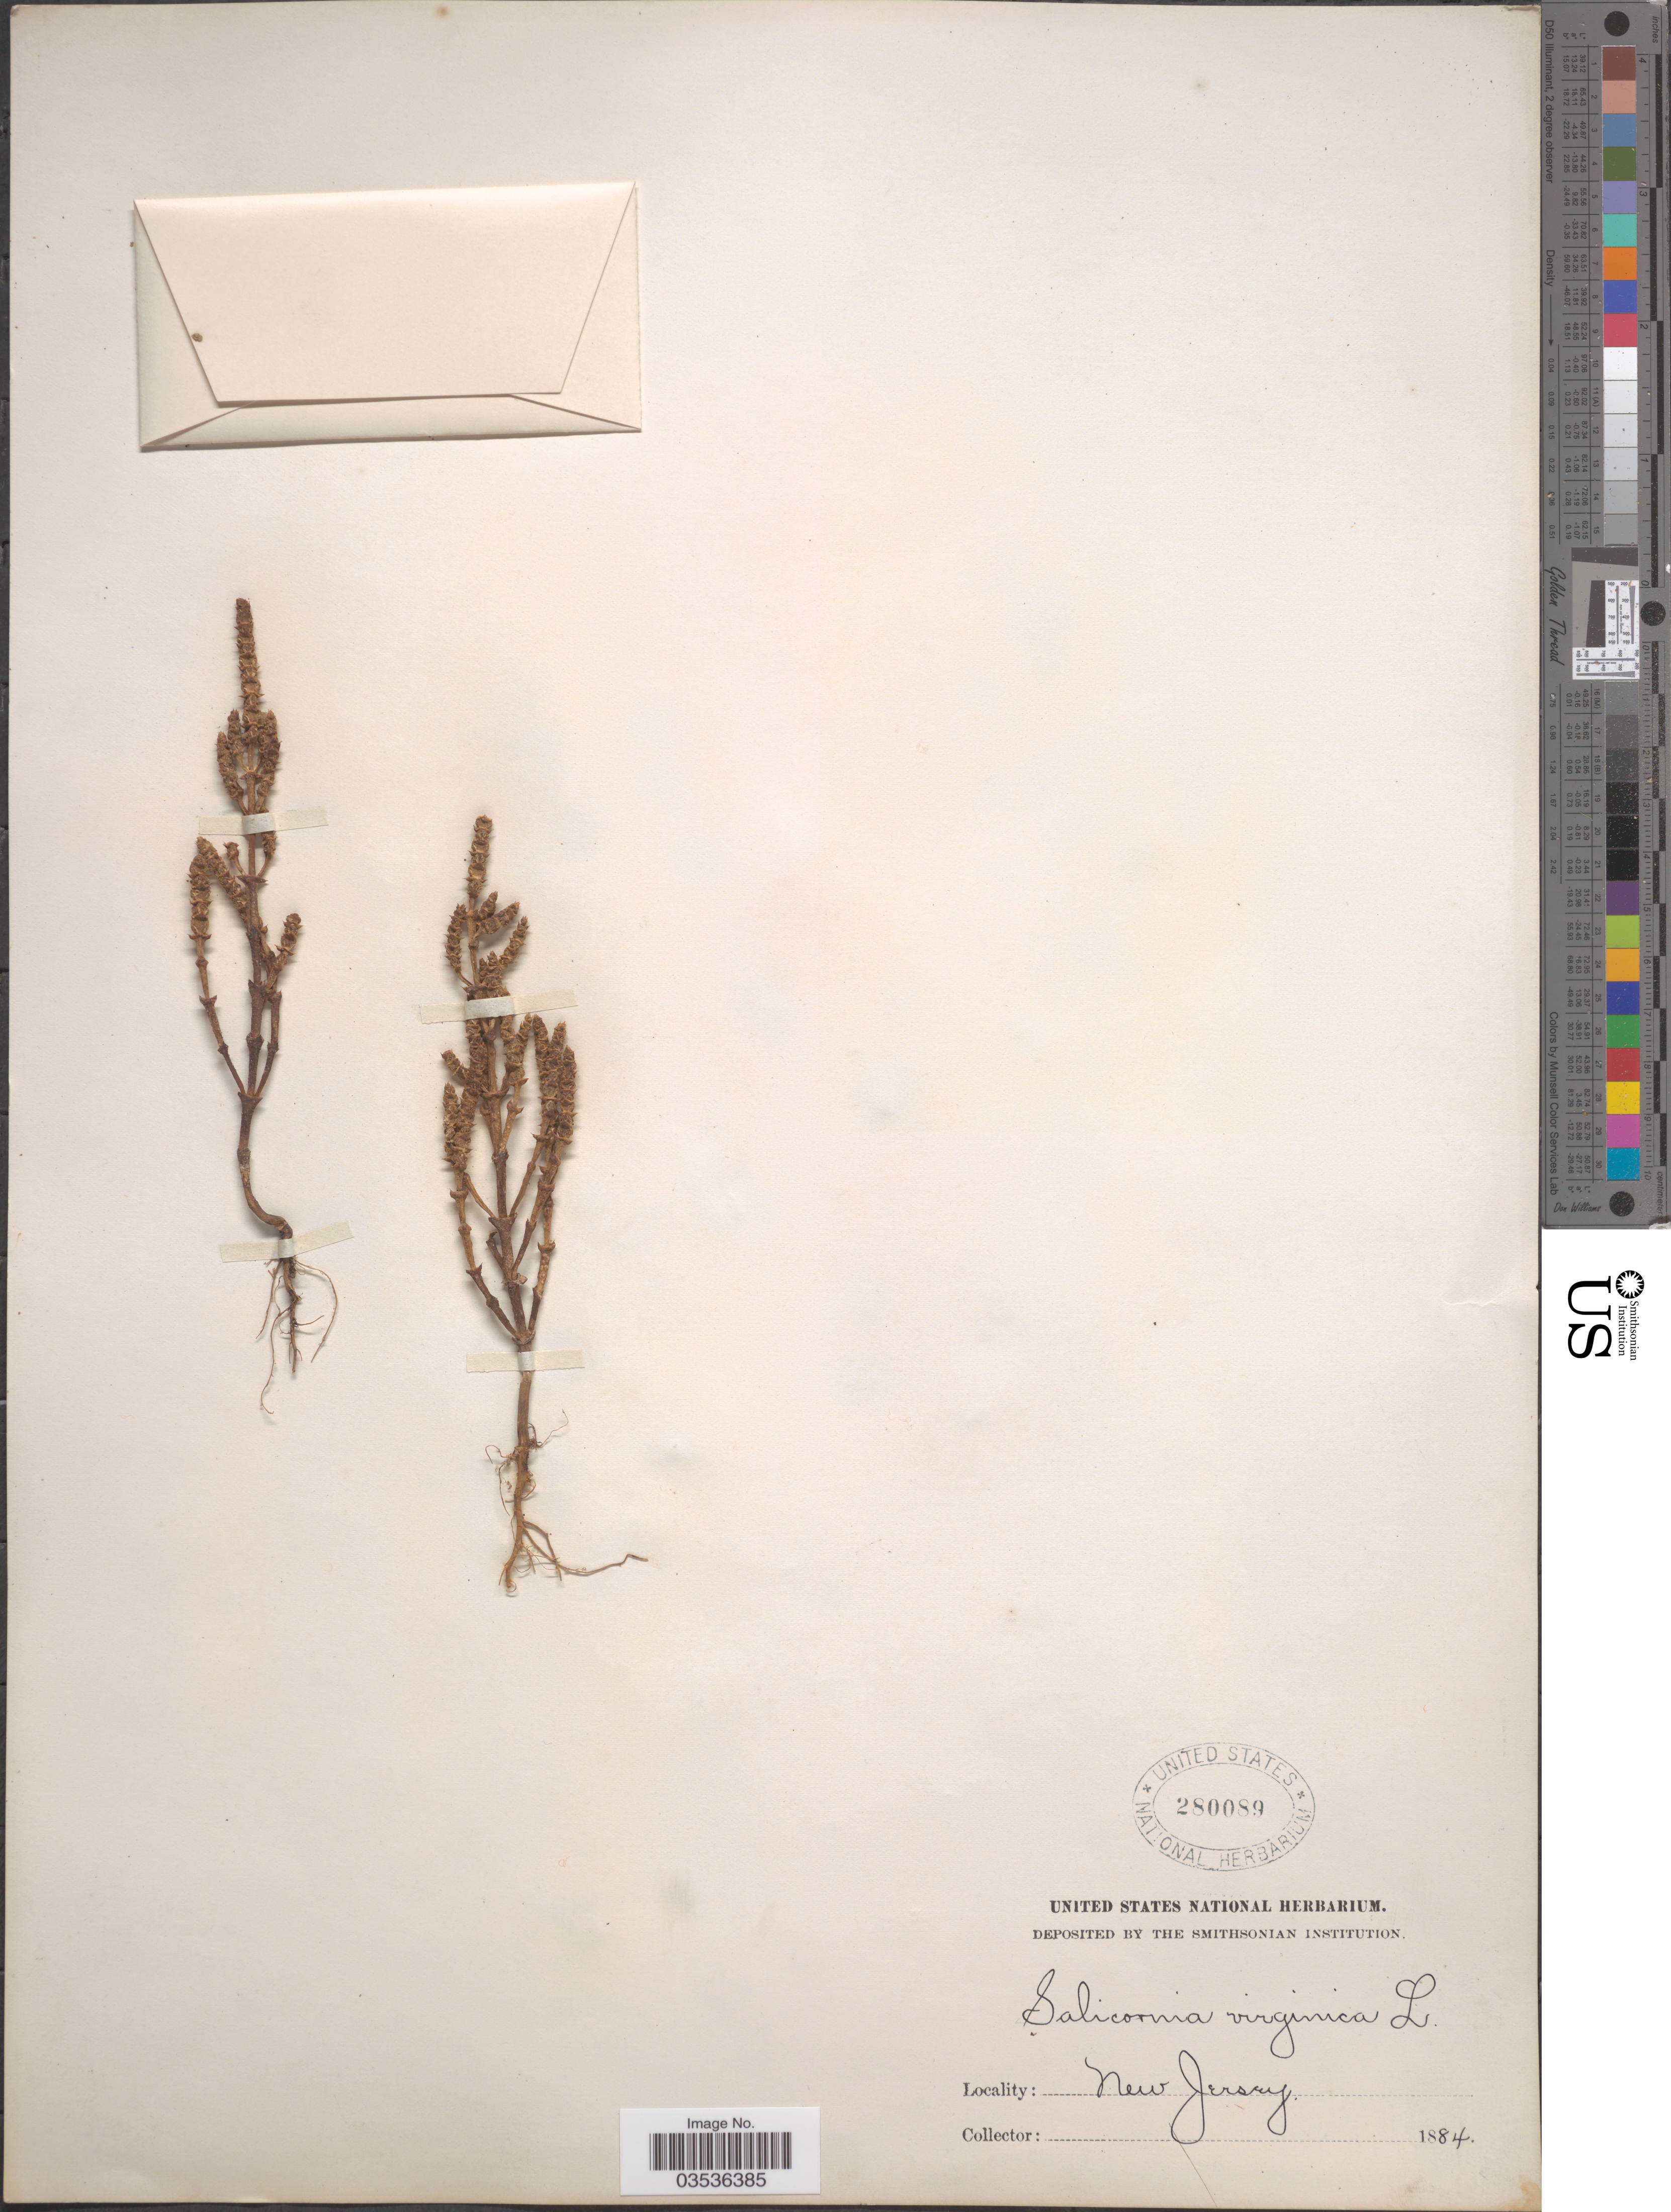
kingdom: Plantae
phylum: Tracheophyta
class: Magnoliopsida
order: Caryophyllales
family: Amaranthaceae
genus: Salicornia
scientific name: Salicornia bigelovii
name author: Torr.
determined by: Strong, Mark T., (BOT), Smithsonian Institution - National Museum of Natural History (UNITED STATES)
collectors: ex herb. United States National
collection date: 1884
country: United States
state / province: New Jersey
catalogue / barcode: US 280089